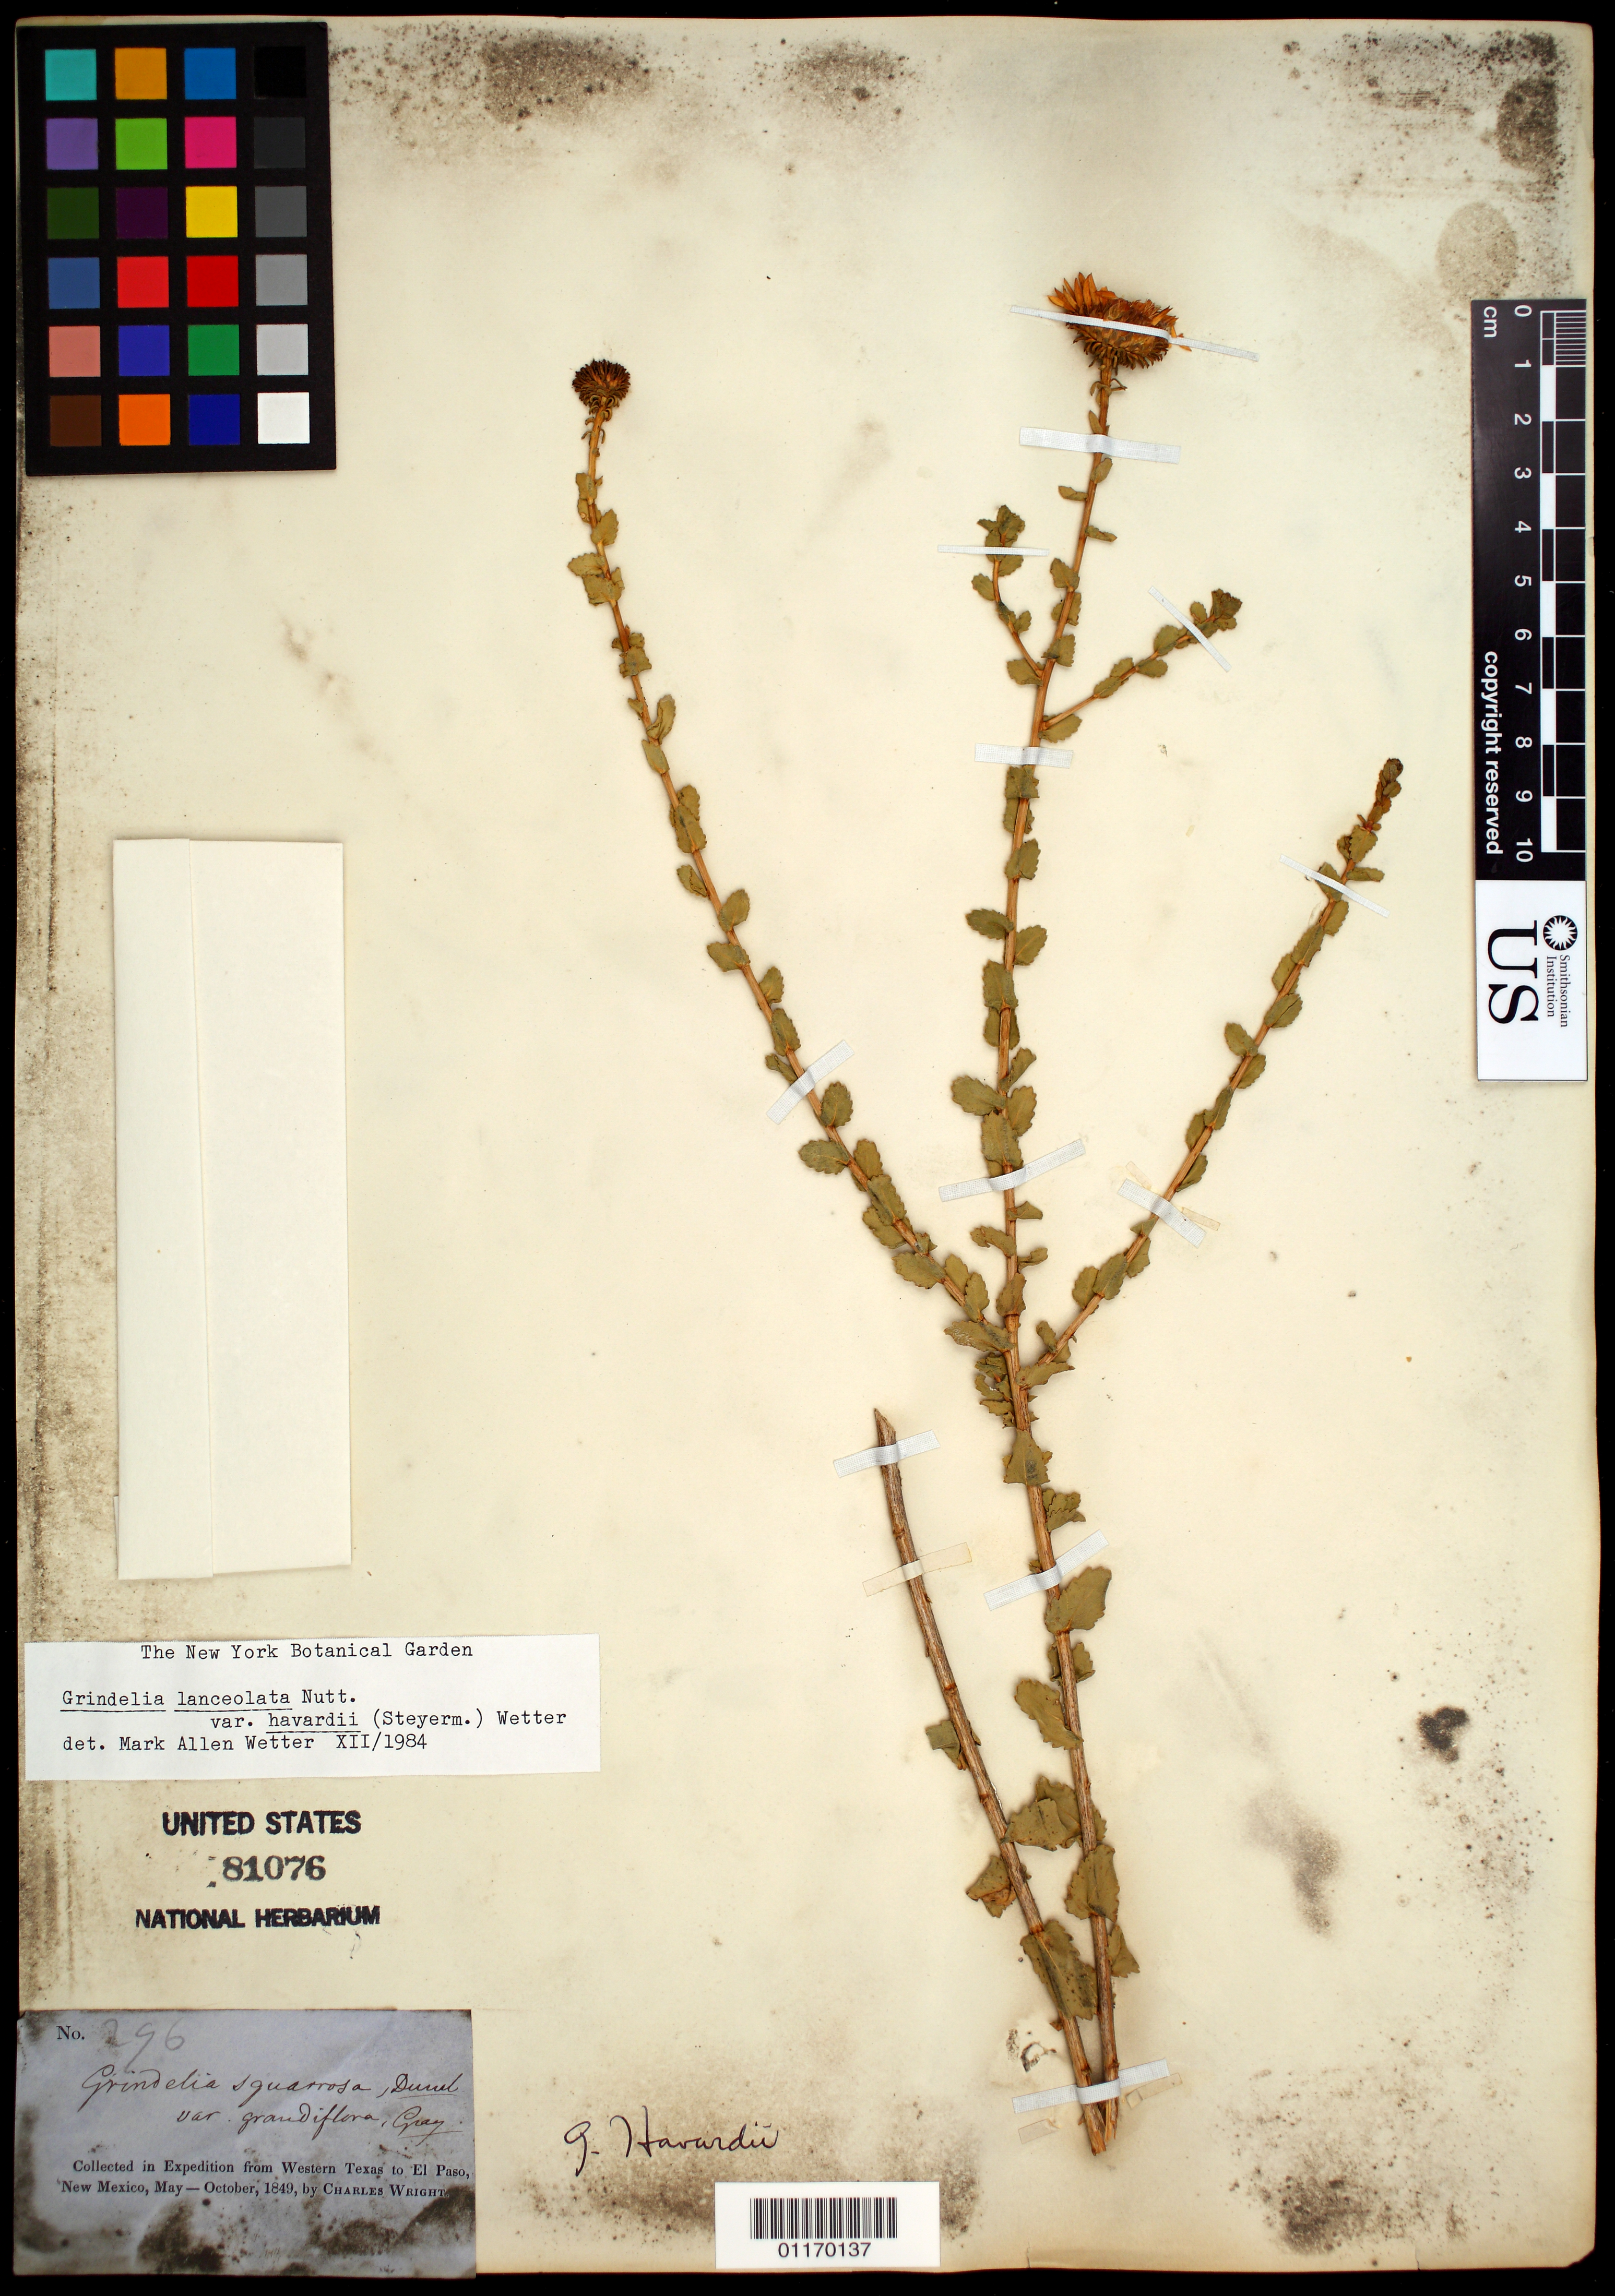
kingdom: Plantae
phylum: Tracheophyta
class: Magnoliopsida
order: Asterales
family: Asteraceae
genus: Grindelia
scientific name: Grindelia lanceolata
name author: Nutt.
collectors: C. Wright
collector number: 296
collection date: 1849-05/1849-10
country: United States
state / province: New Mexico / Texas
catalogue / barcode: US 81076